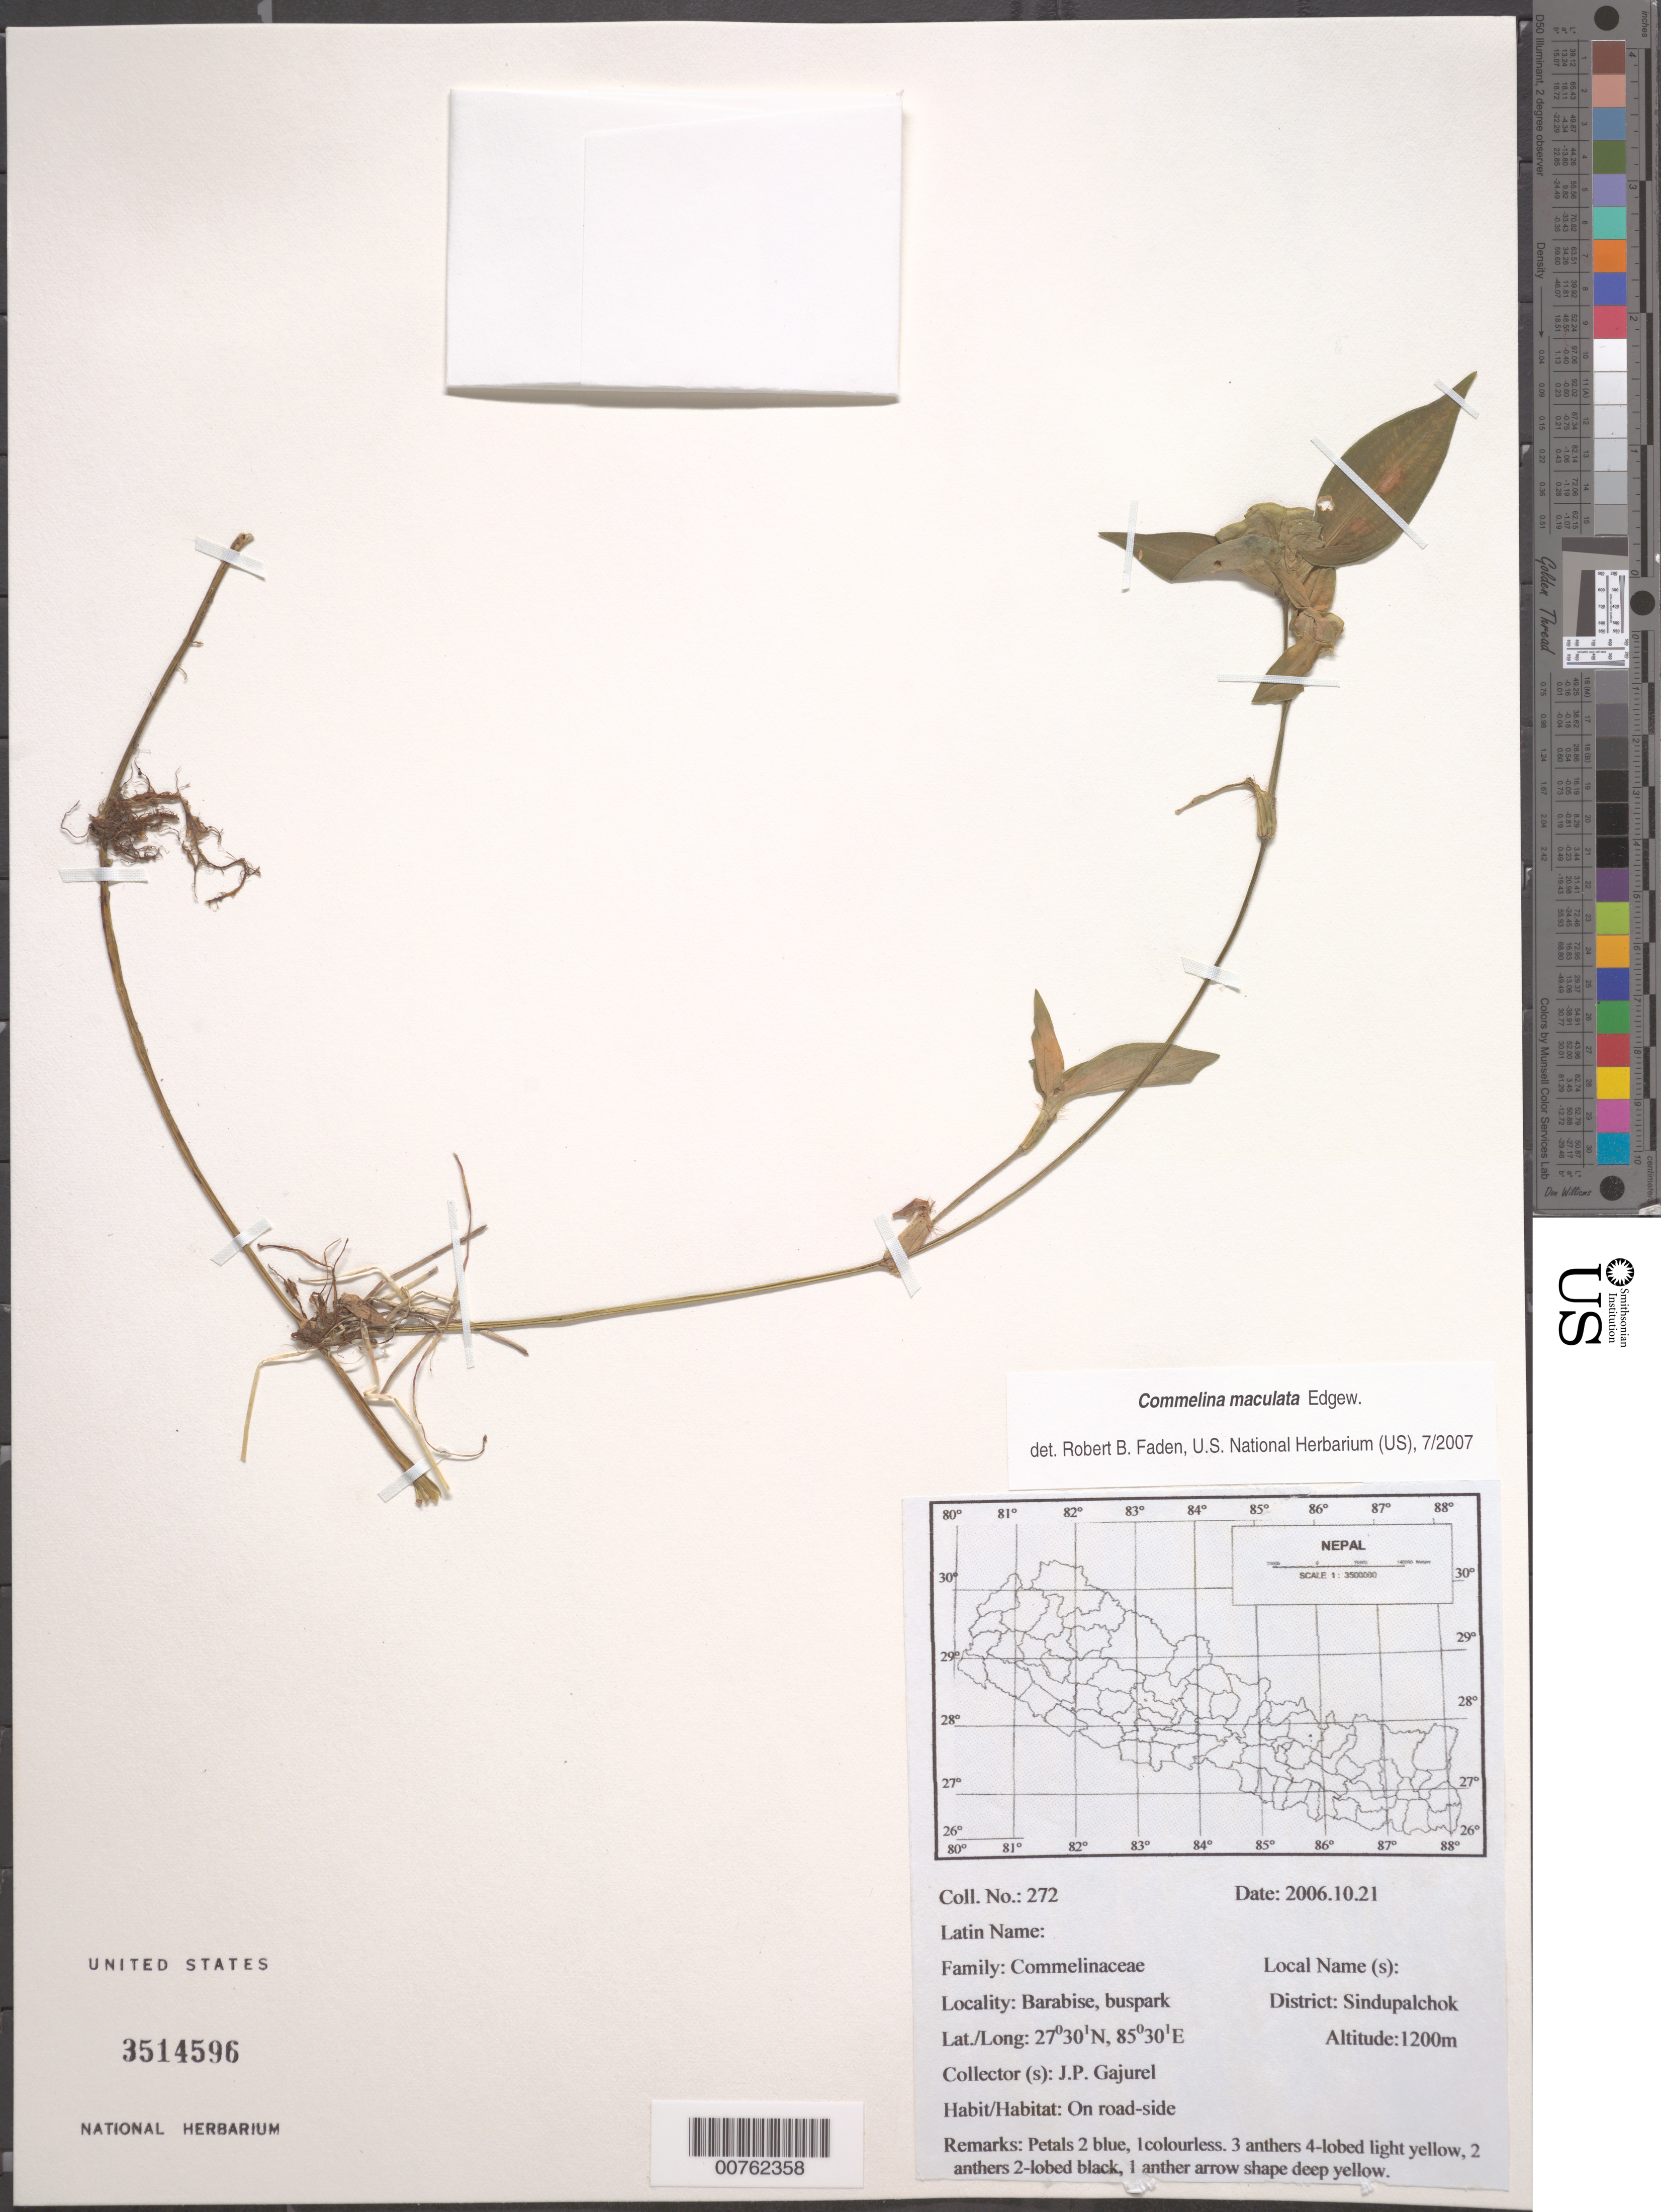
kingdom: Plantae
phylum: Tracheophyta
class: Liliopsida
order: Commelinales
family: Commelinaceae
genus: Commelina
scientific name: Commelina maculata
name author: Edgew.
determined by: Faden, Robert B., (US), Smithsonian Institution - National Museum of Natural History (UNITED STATES)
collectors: J. Gajurel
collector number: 272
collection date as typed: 21 Oct 2006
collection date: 2006-10-21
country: Nepal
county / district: Sindupalchok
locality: Barabise, buspark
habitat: On road-side.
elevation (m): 1200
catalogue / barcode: US 3514596